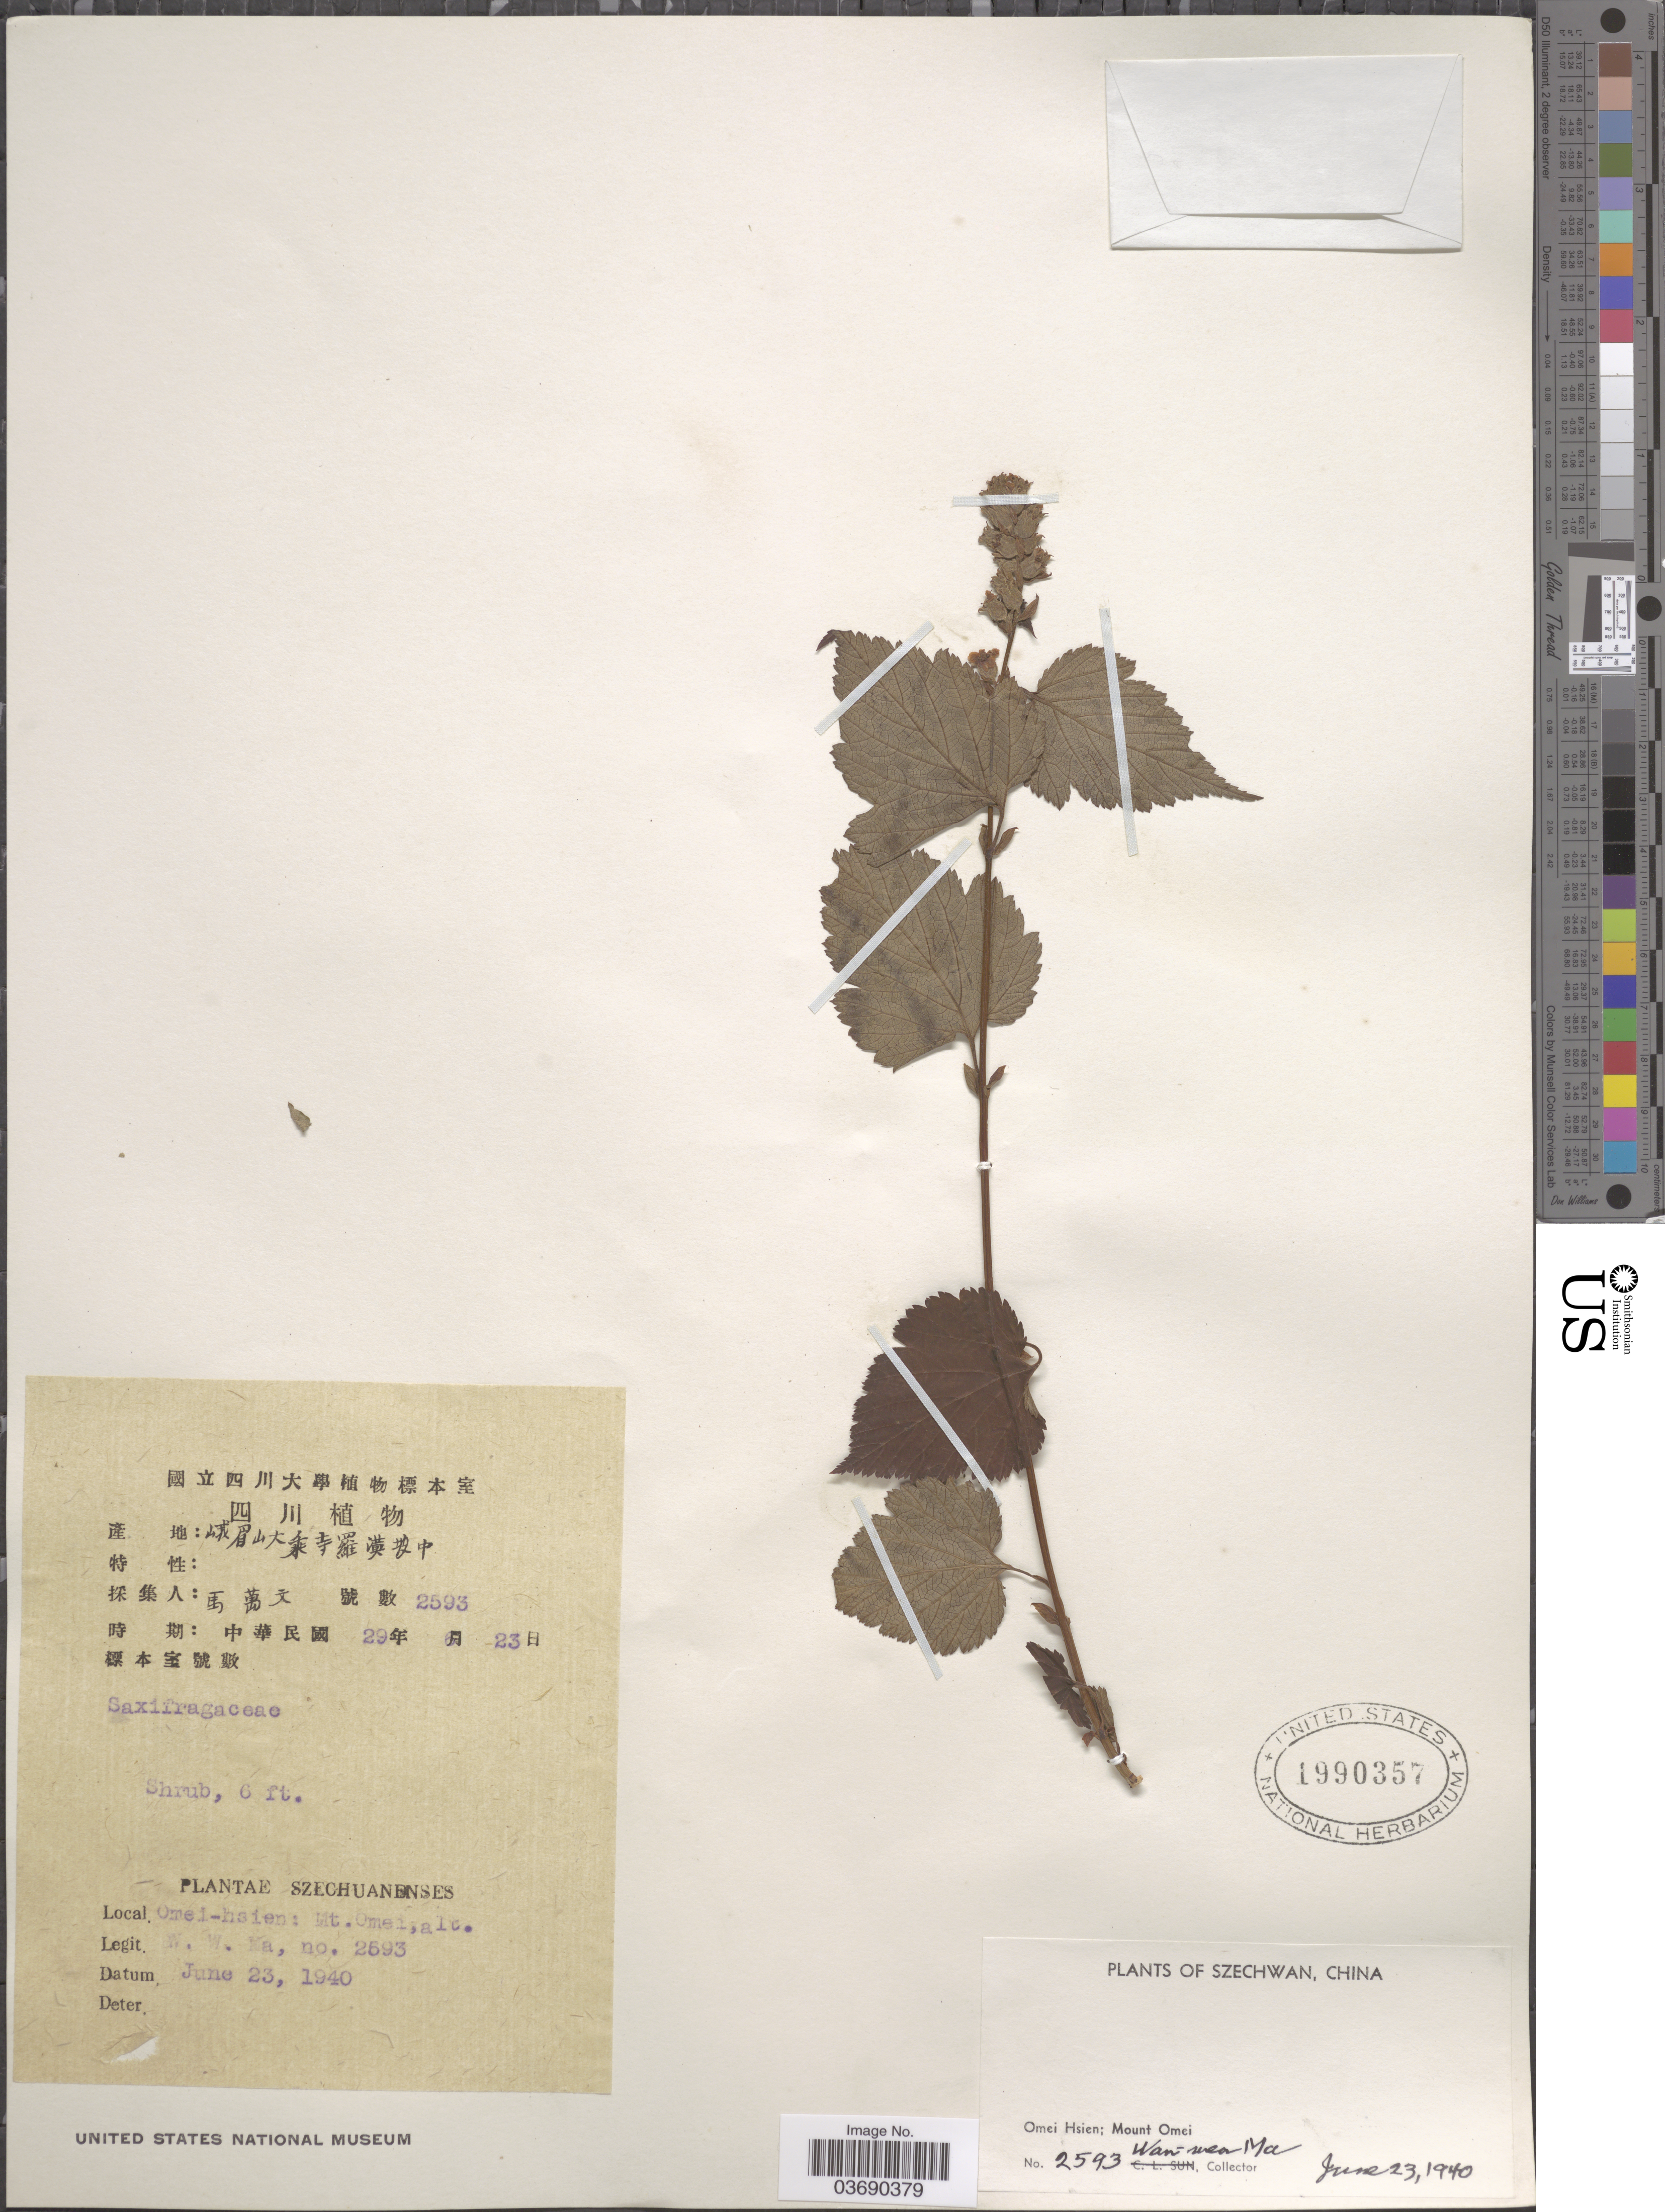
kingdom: Plantae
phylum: Tracheophyta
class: Magnoliopsida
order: Saxifragales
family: Grossulariaceae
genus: Ribes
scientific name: Ribes sp.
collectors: W. Ma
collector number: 2593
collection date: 1940-06-23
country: China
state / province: Sichuan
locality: Szechwan. Omei Hsien; Mount Omei.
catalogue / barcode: US 1990357